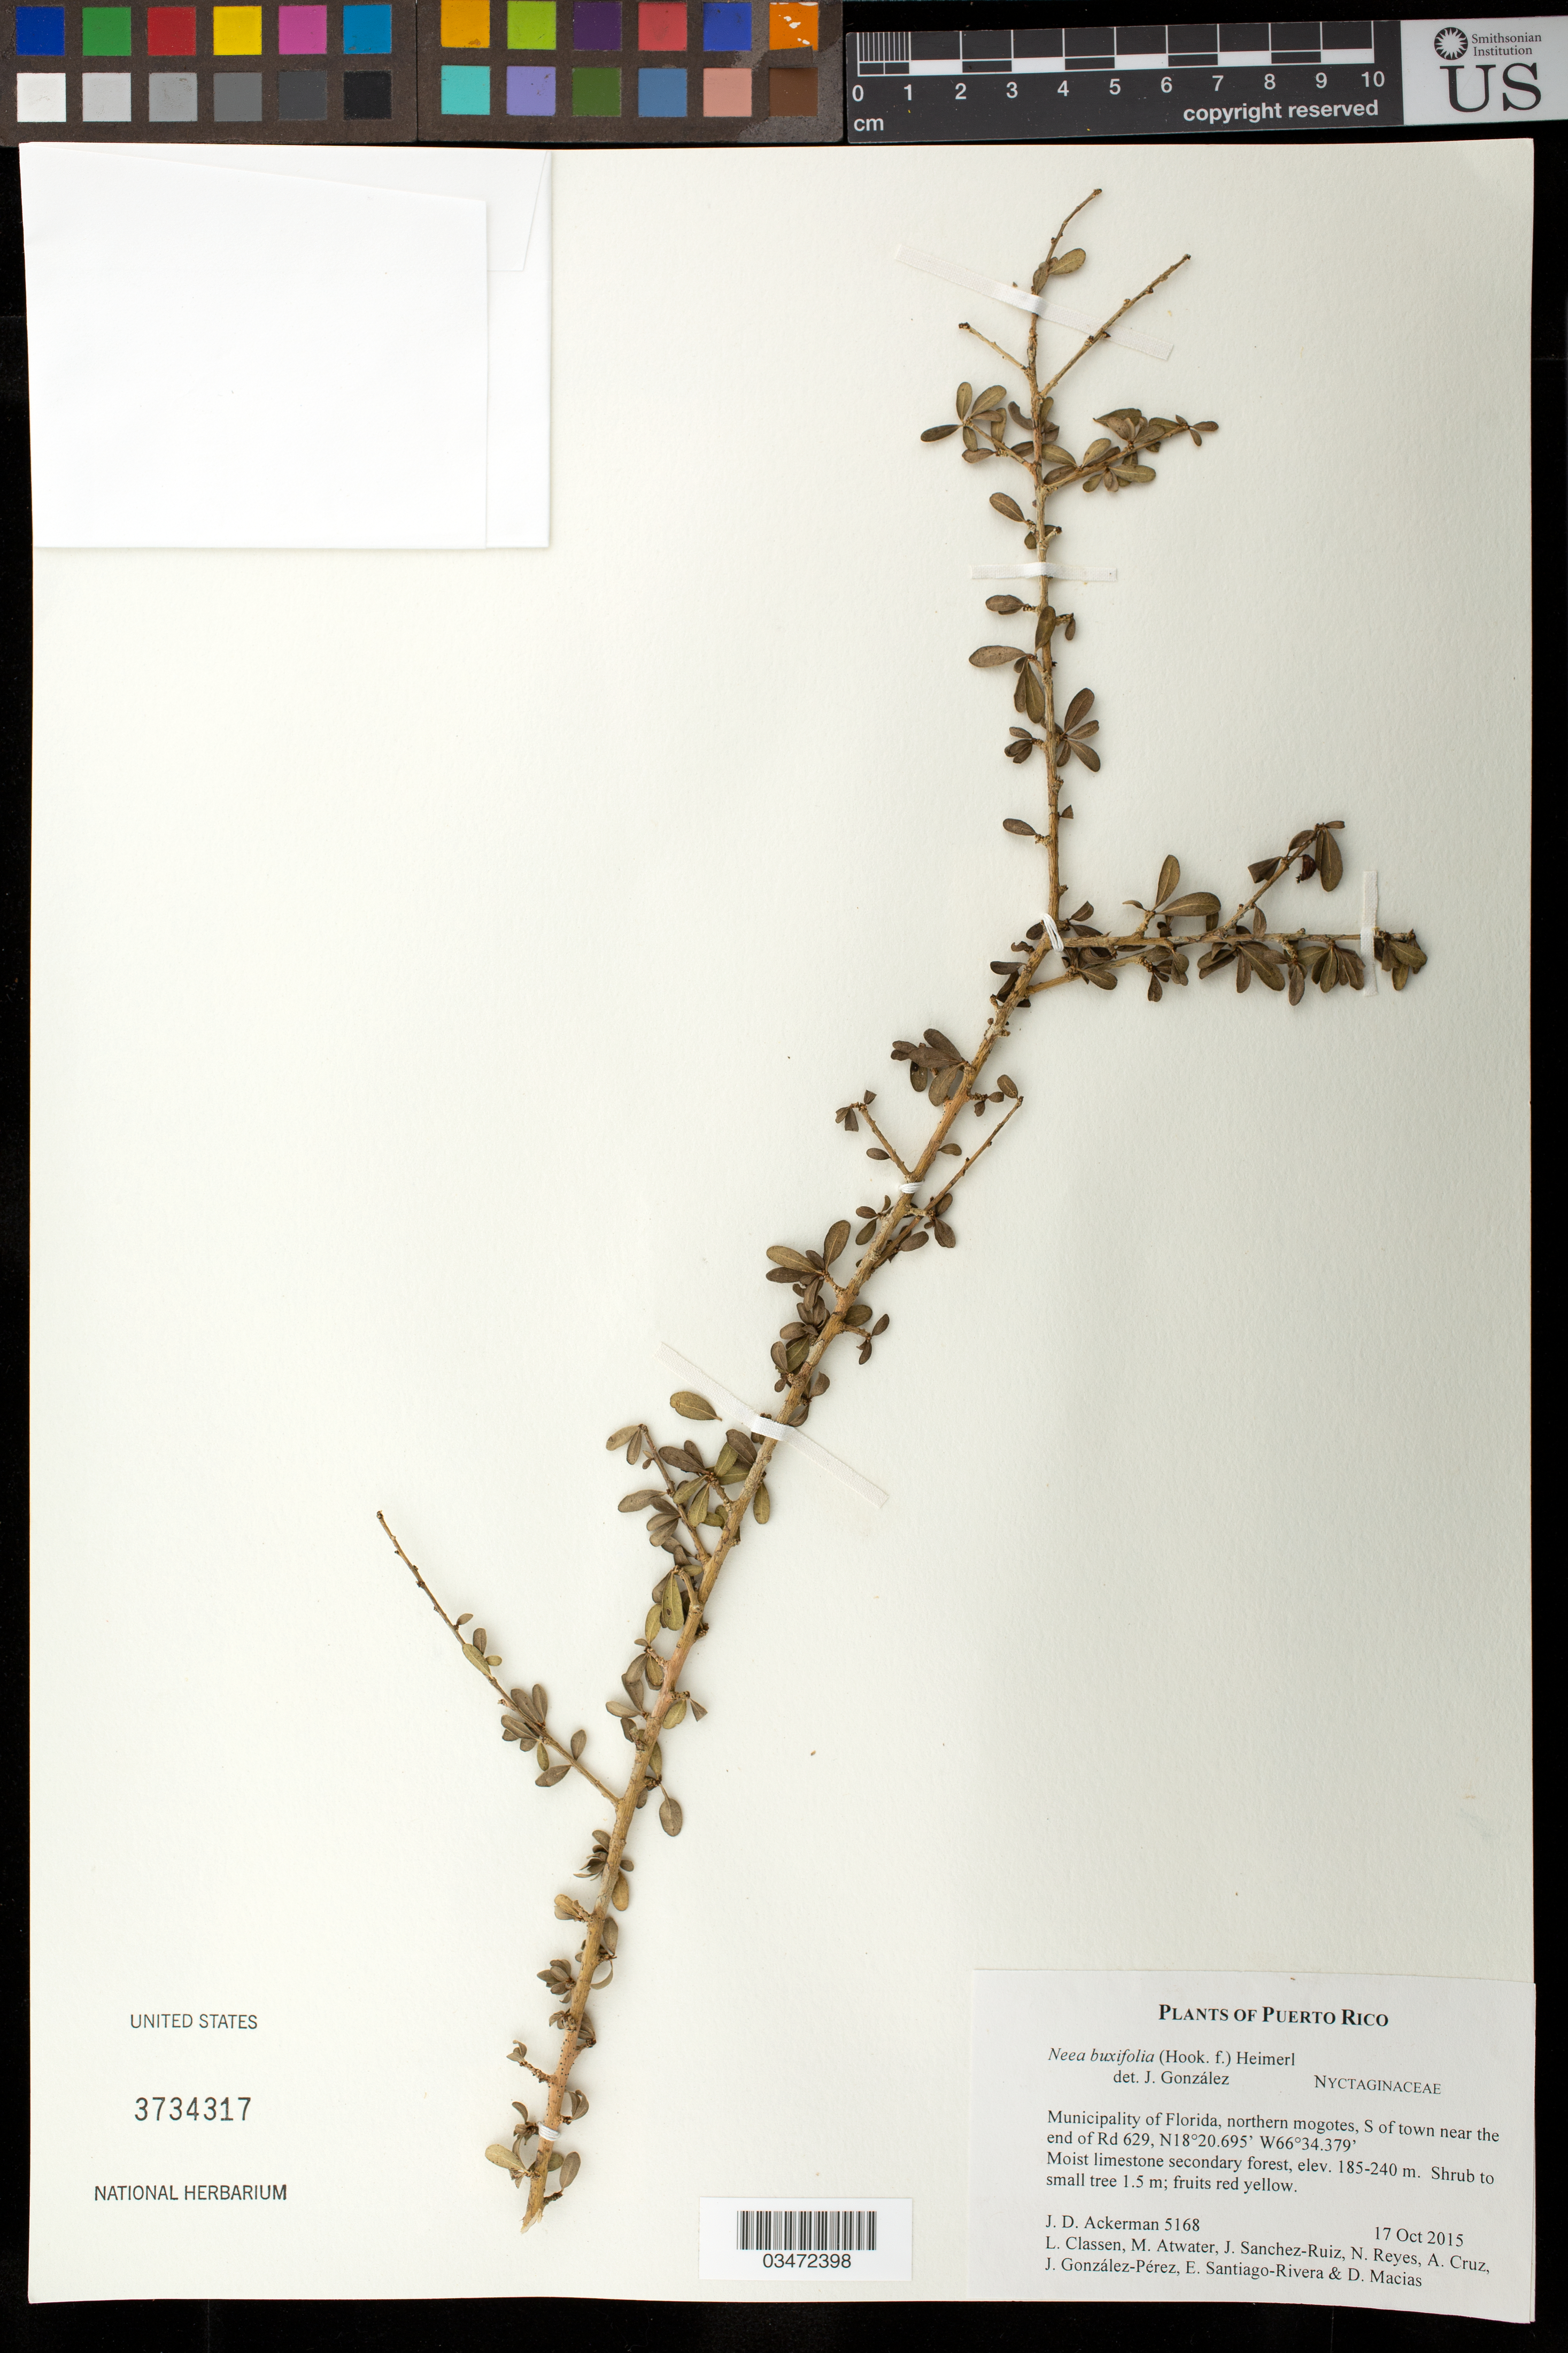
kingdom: Plantae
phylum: Tracheophyta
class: Magnoliopsida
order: Caryophyllales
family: Nyctaginaceae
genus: Neea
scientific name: Neea buxifolia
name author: (Hook. f.) Heimerl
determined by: González-Pérez, J.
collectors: J. D. Ackerman, L. Classen, M. Atwater, J. Sanchez-Ruiz, N. Reyes, A. Cruz, J. González-Pérez, E. Santiago-Rivera & D. Macías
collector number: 5168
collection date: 2015-10-17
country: Puerto Rico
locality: Mun. Florida, northern mogotes, S of town near the end of Rd 629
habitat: Moist limestone secondary forest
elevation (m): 185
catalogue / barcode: US 3734317